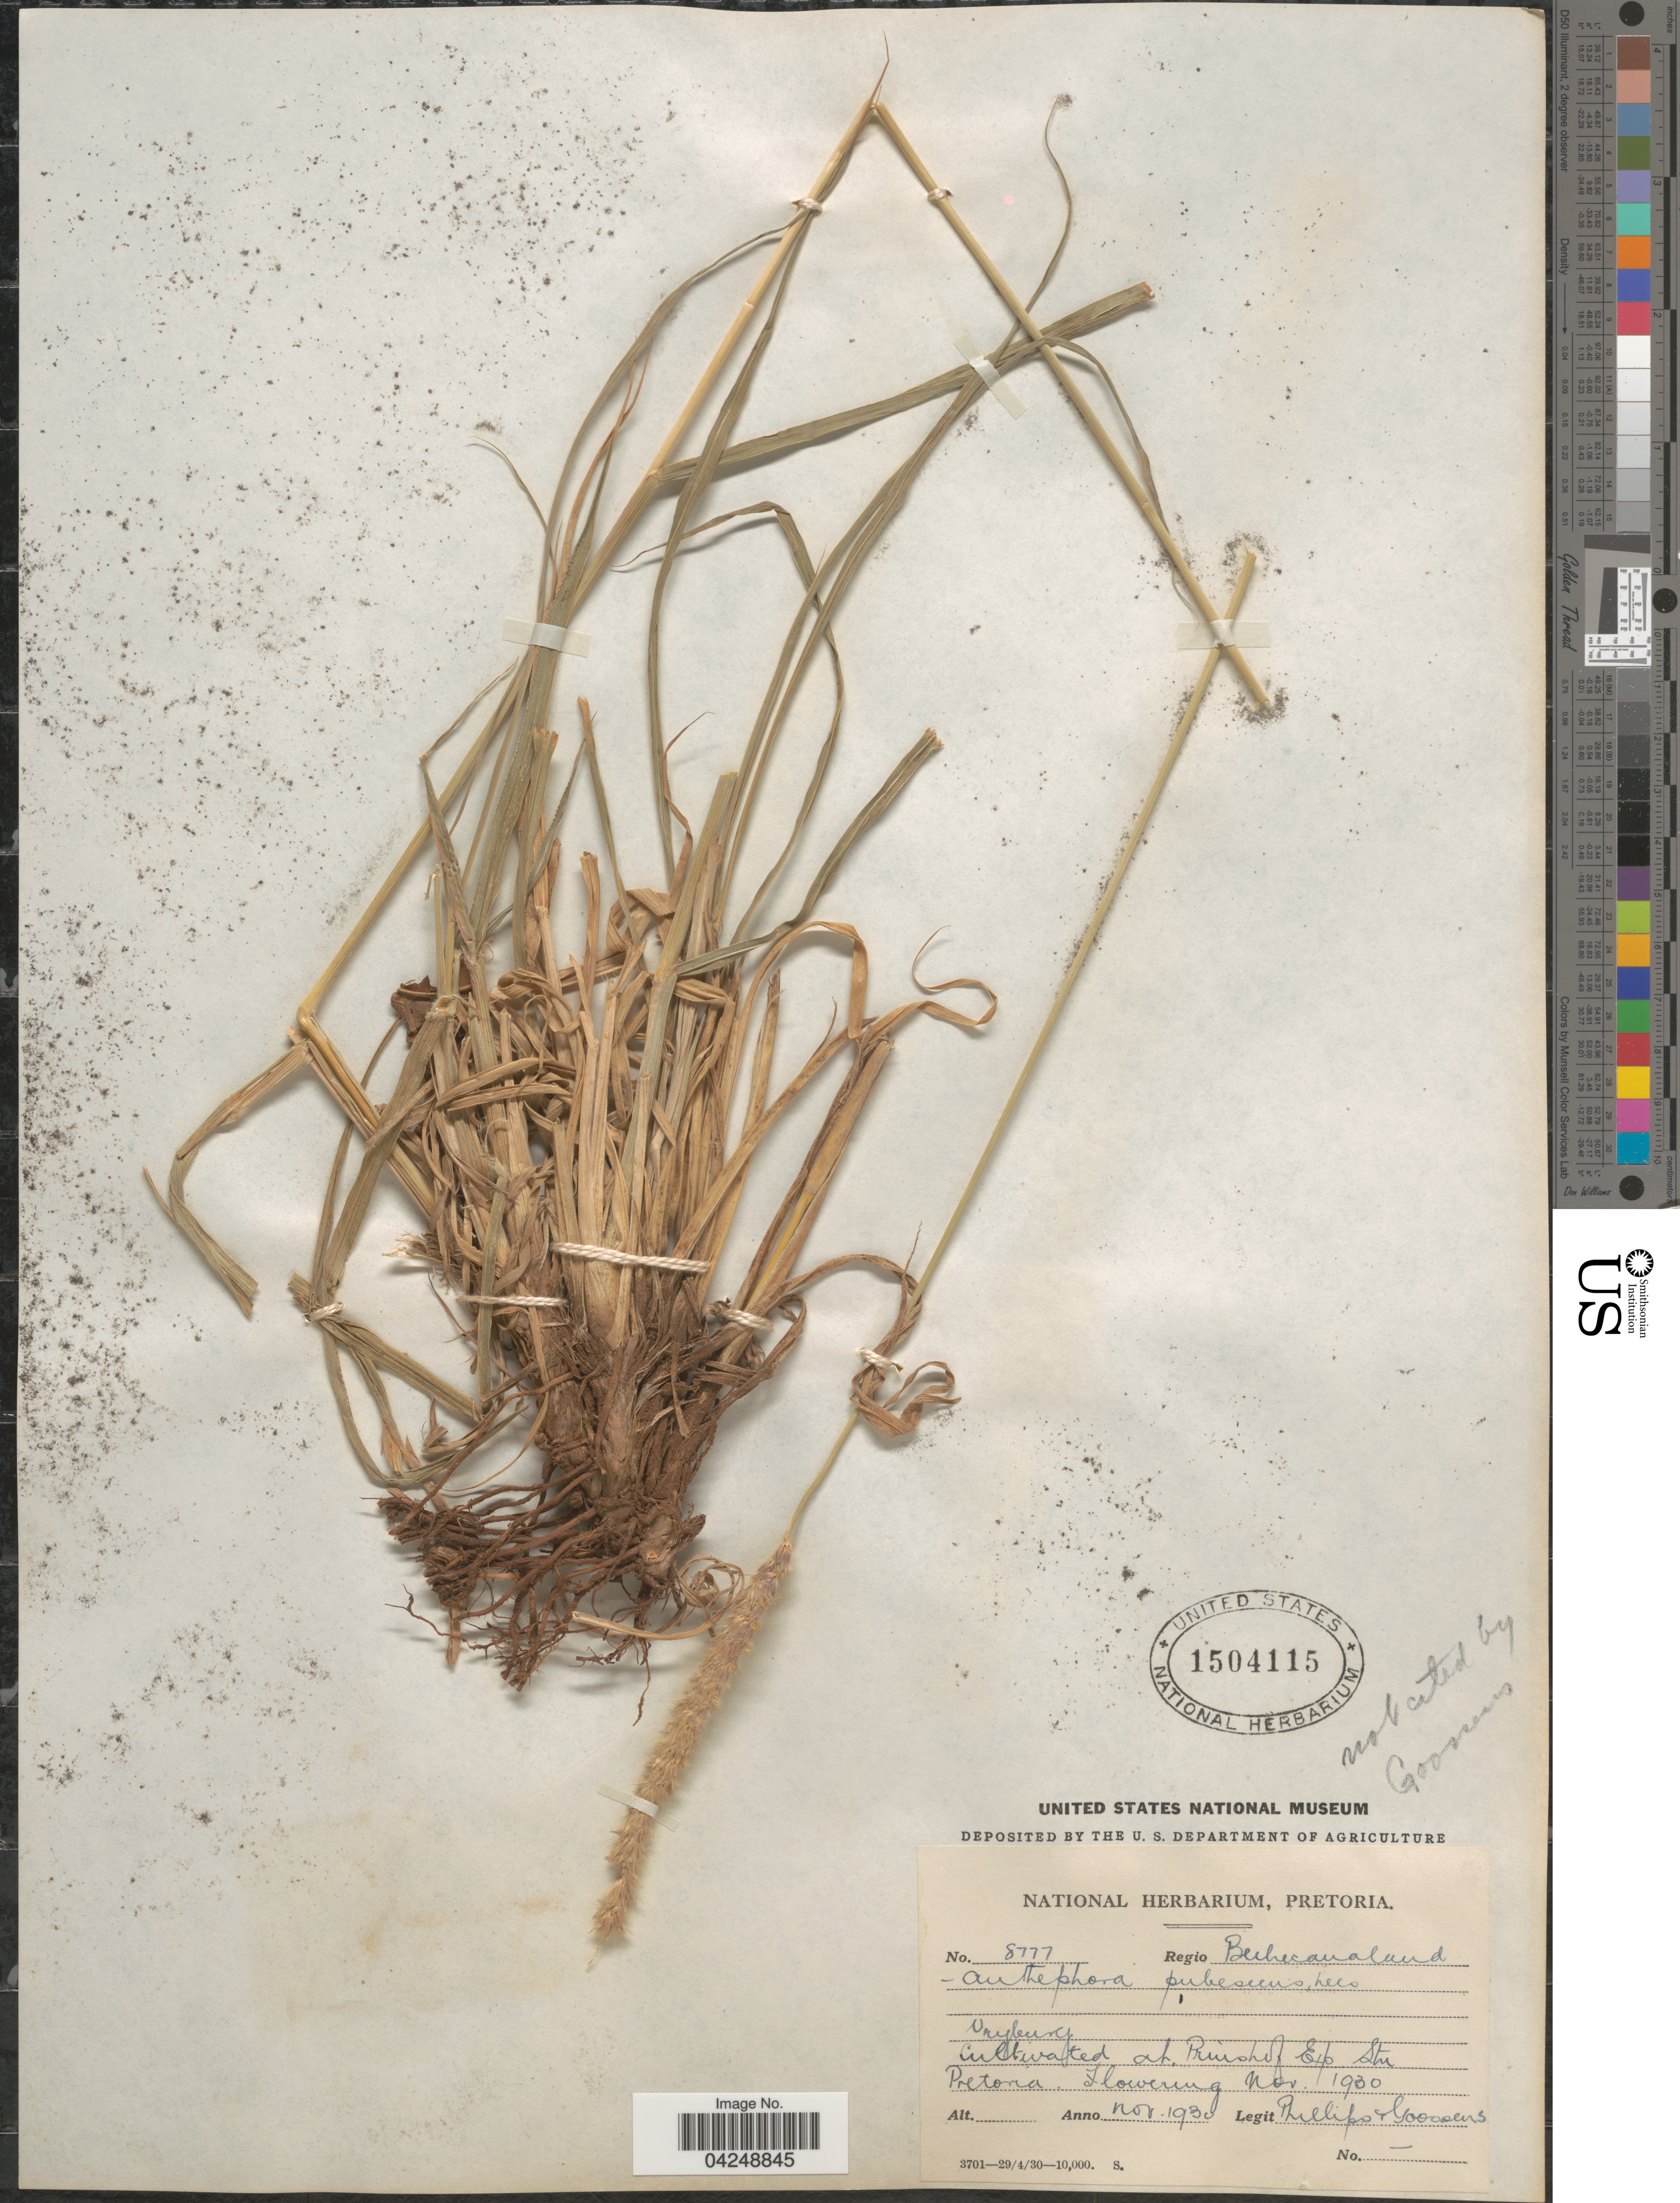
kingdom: Plantae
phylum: Tracheophyta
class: Liliopsida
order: Poales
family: Poaceae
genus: Anthephora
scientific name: Anthephora pubescens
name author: Nees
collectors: -- Phillips & -. Goossens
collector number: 8777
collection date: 1930-11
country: Botswana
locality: Regio Bechuanaland. Vryburg. Cultivated at Pruishof Exp. Stn. Pretoria.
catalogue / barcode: US 1504115